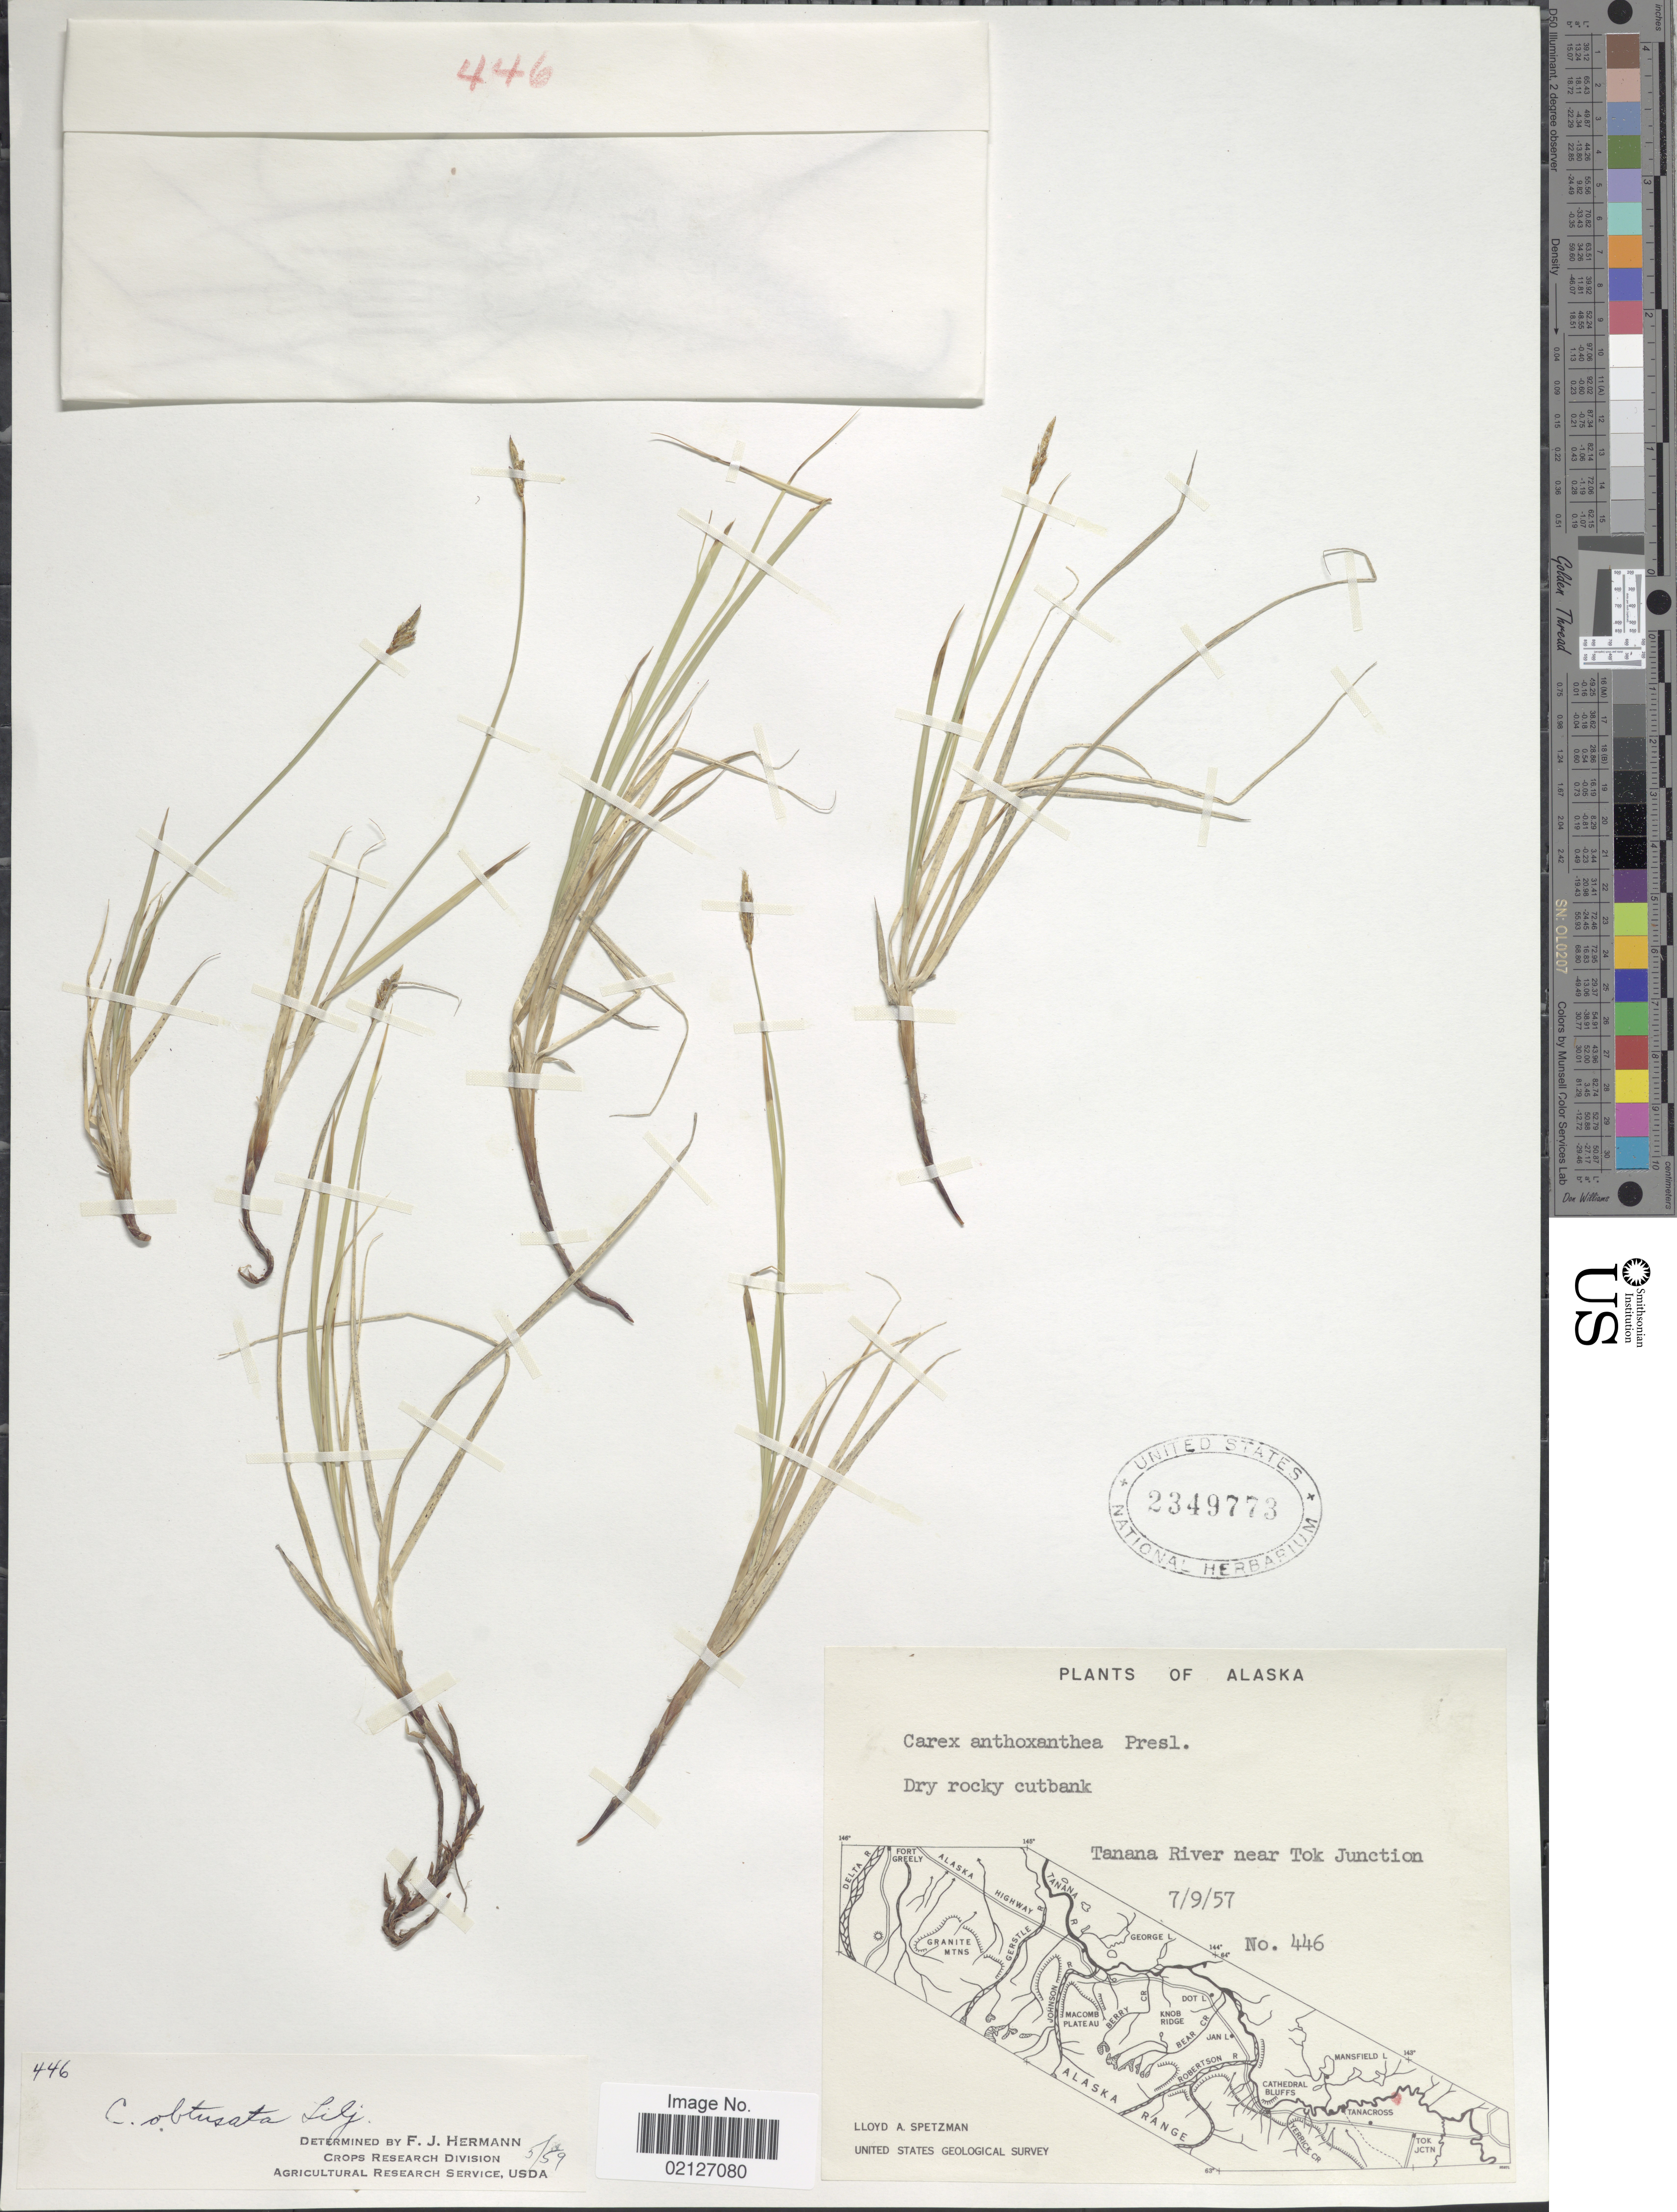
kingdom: Plantae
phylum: Tracheophyta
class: Liliopsida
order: Poales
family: Cyperaceae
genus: Carex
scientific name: Carex obtusata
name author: Lilj.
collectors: L. Spetzman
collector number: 446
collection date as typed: Transcribed d/m/y: 7/9/57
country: United States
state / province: Alaska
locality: Dry rocky cutbank, Tanana River near Tok Junction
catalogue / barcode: US 2349773